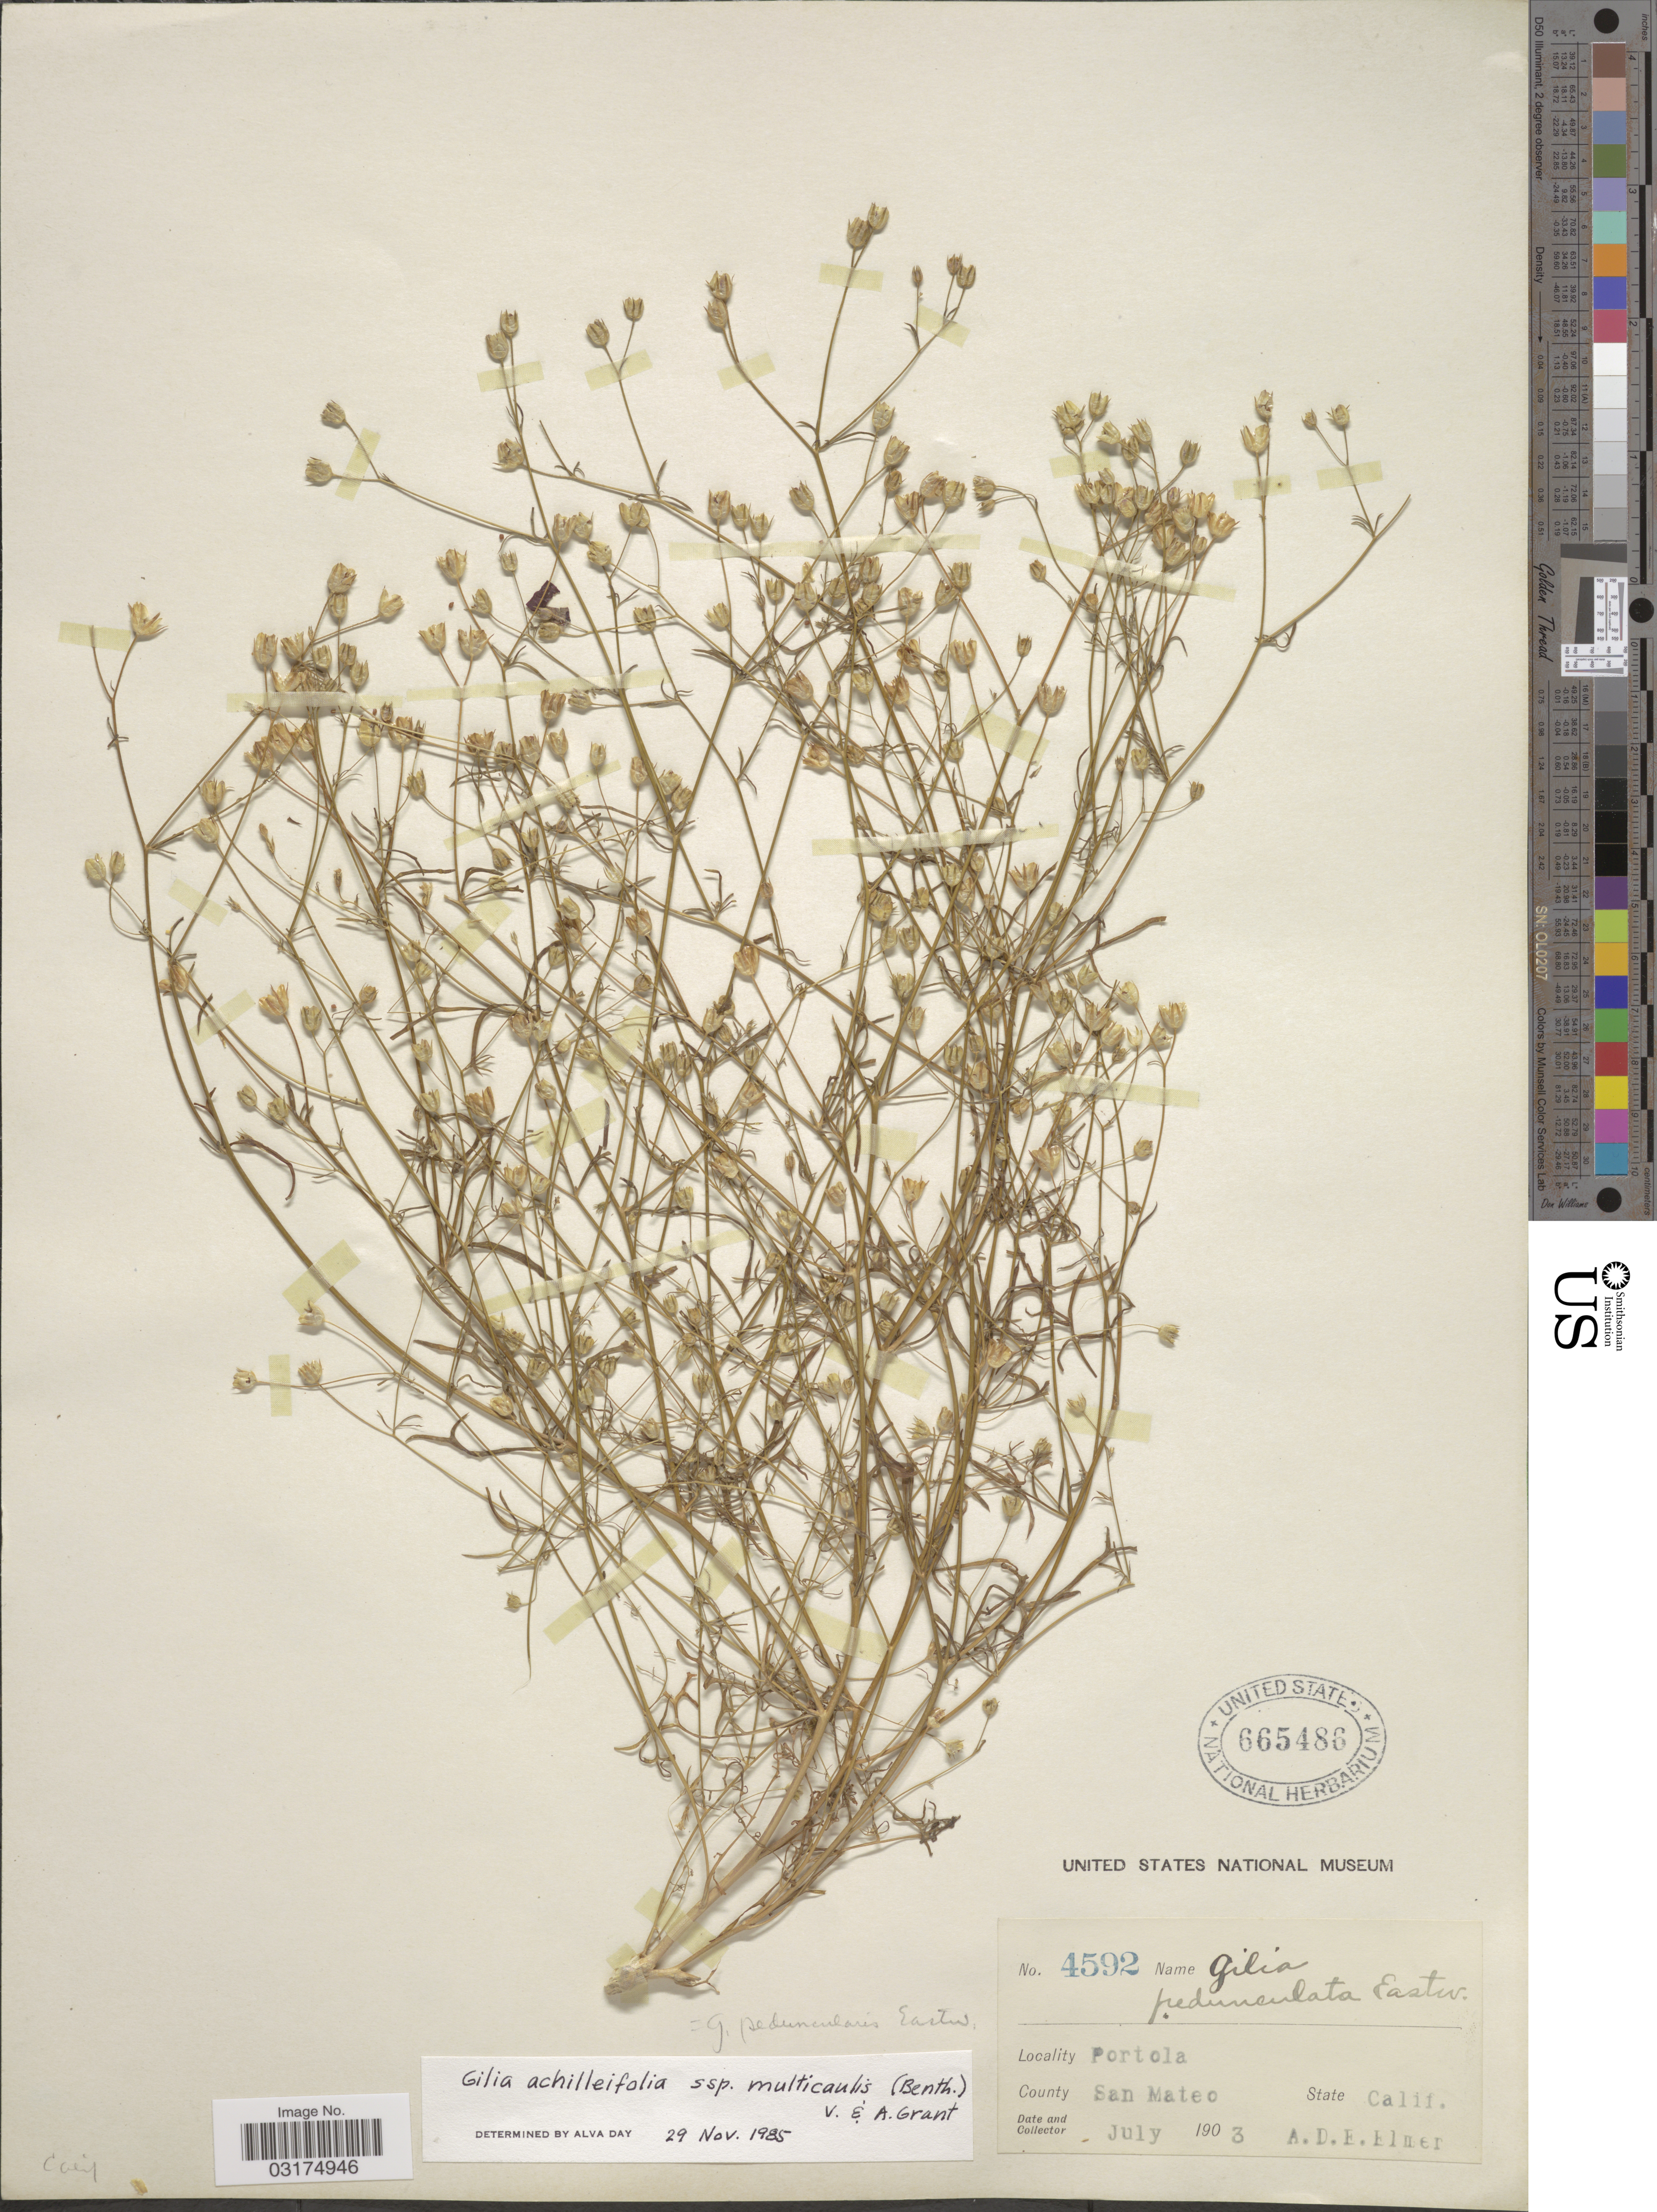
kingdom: Plantae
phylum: Tracheophyta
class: Magnoliopsida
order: Ericales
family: Polemoniaceae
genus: Gilia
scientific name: Gilia achilleifolia subsp. multicaulis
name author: (Benth.) V.E. Grant & A.D. Grant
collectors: A. D. E. Elmer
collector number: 4592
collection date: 1903-07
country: United States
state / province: California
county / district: San Mateo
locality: Portola. County San Mateo.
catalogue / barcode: US 665486